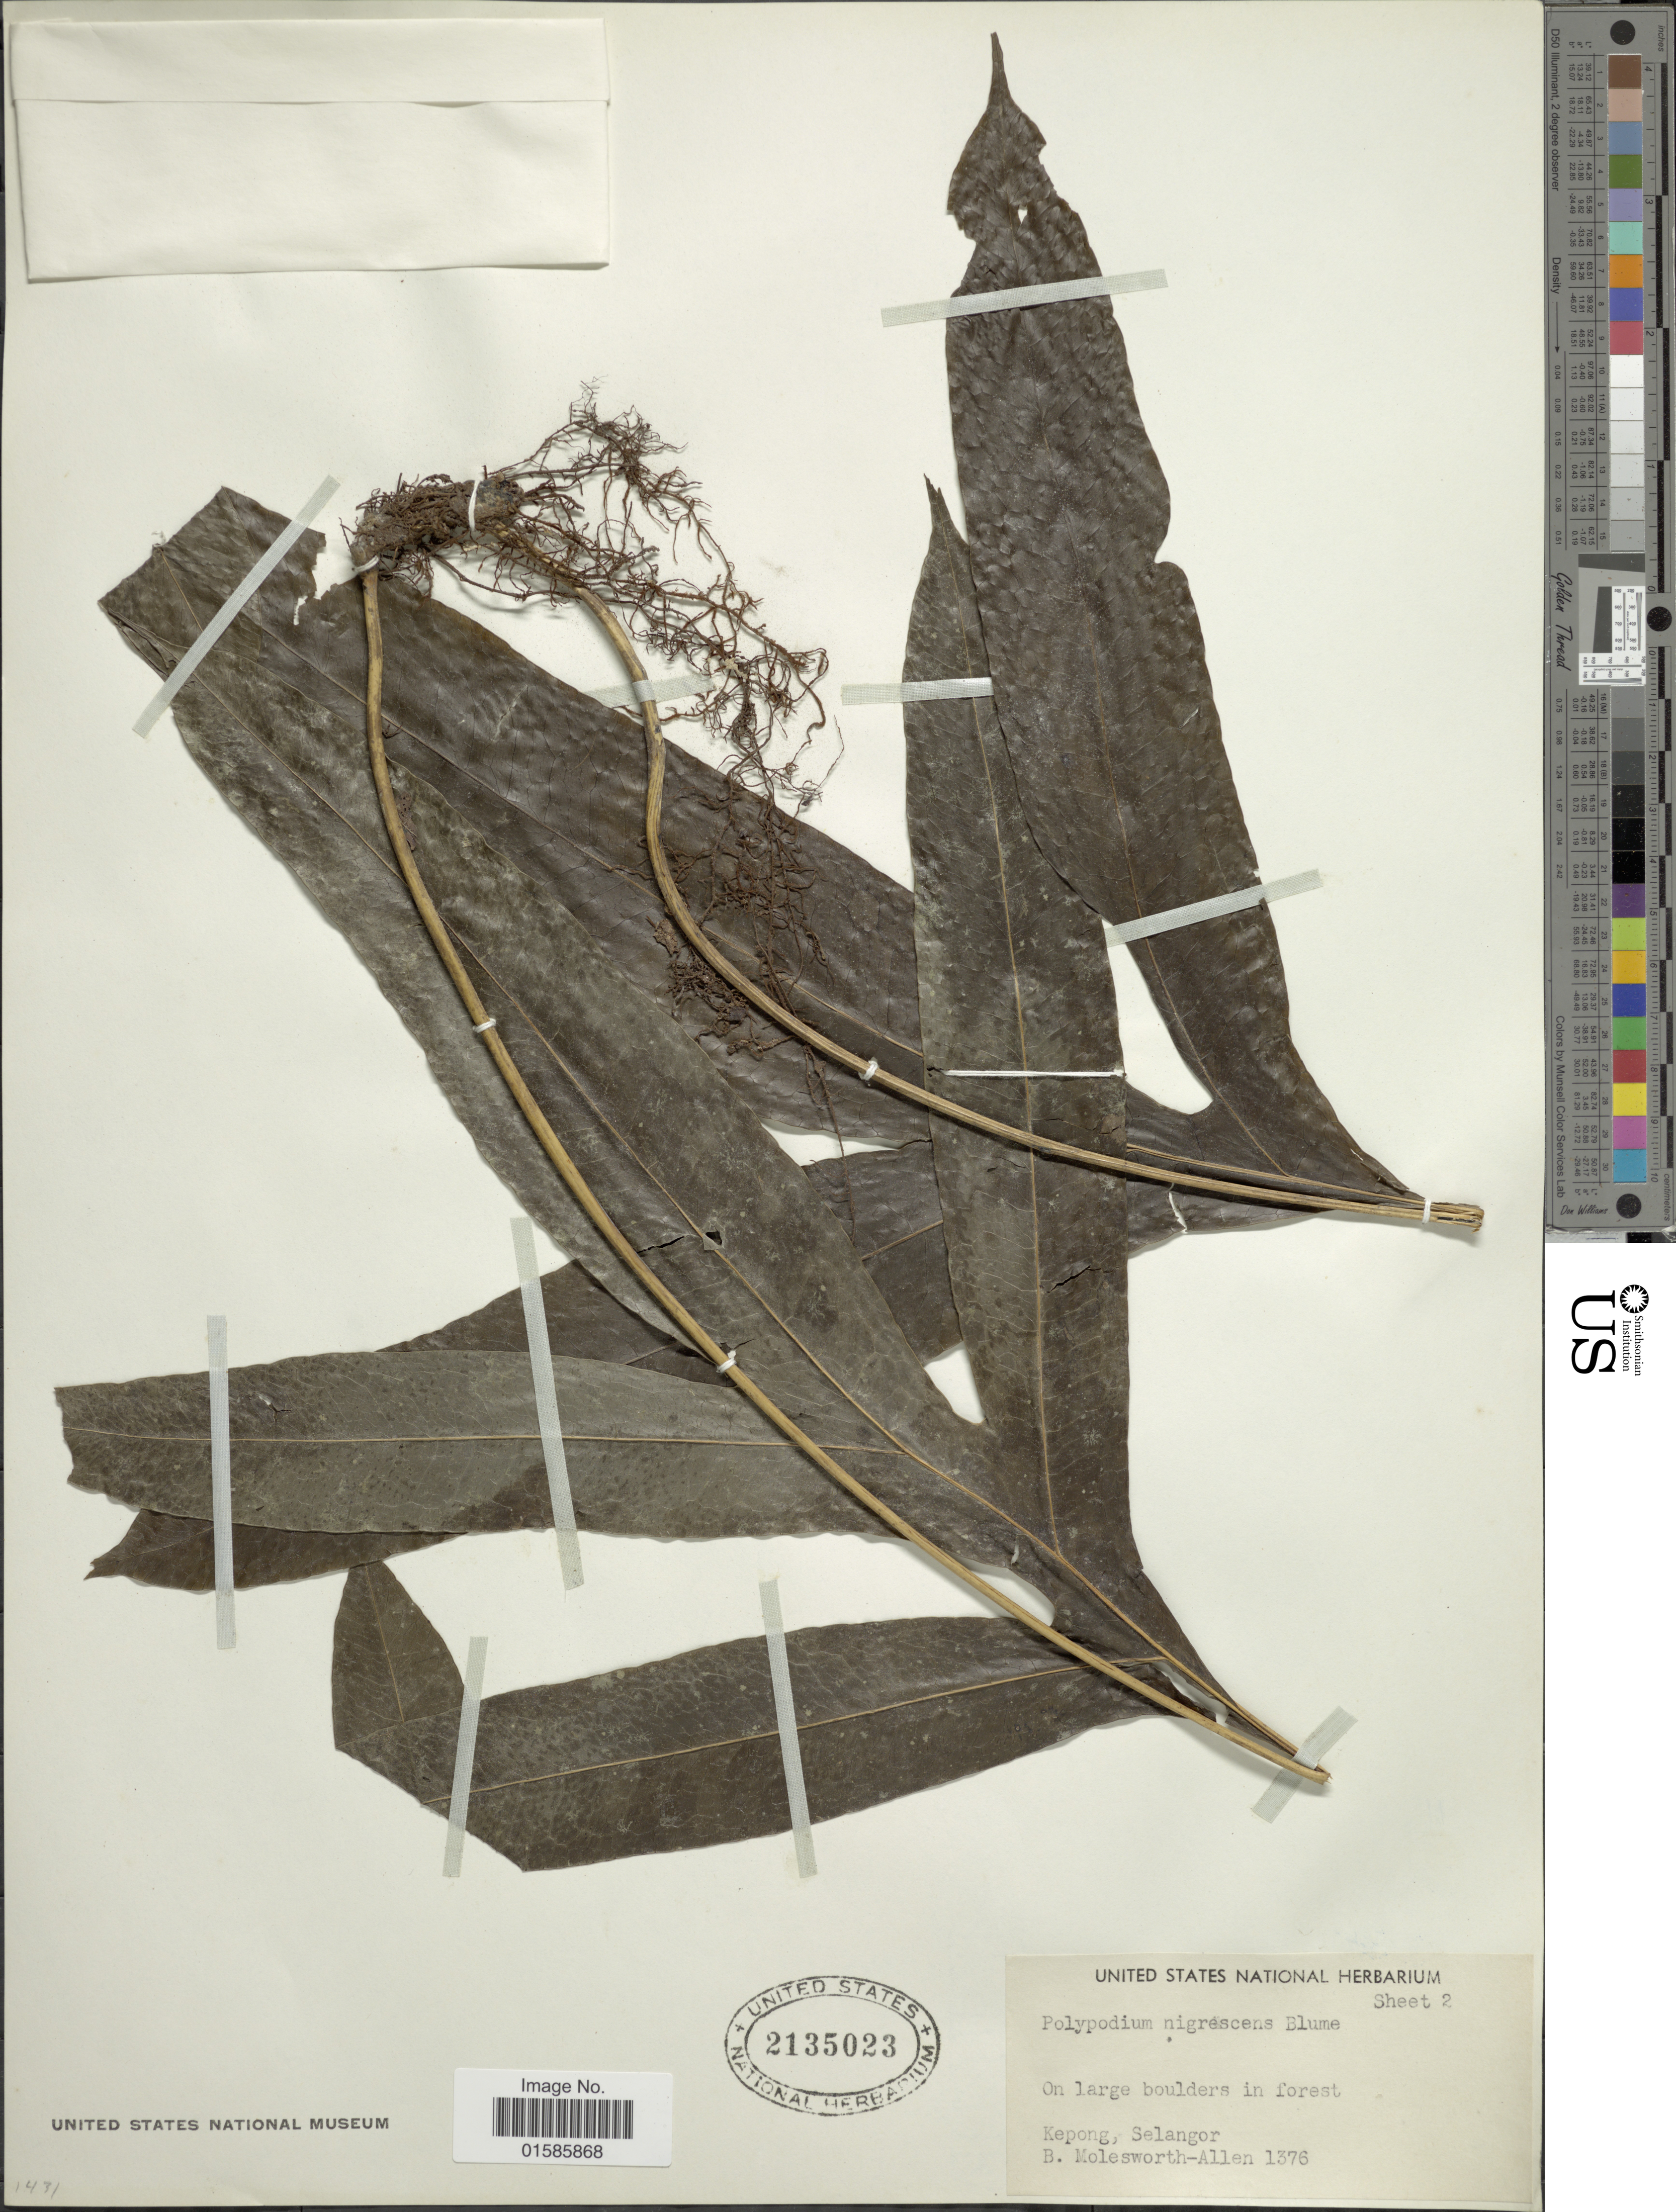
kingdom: Plantae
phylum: Tracheophyta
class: Polypodiopsida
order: Polypodiales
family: Polypodiaceae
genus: Microsorum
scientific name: Microsorum nigrescens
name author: (Blume) Copel.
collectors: B. E. G. Molesworth-Allen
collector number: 1376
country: Malaysia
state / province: Selangor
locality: Kepong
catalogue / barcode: US 2135023